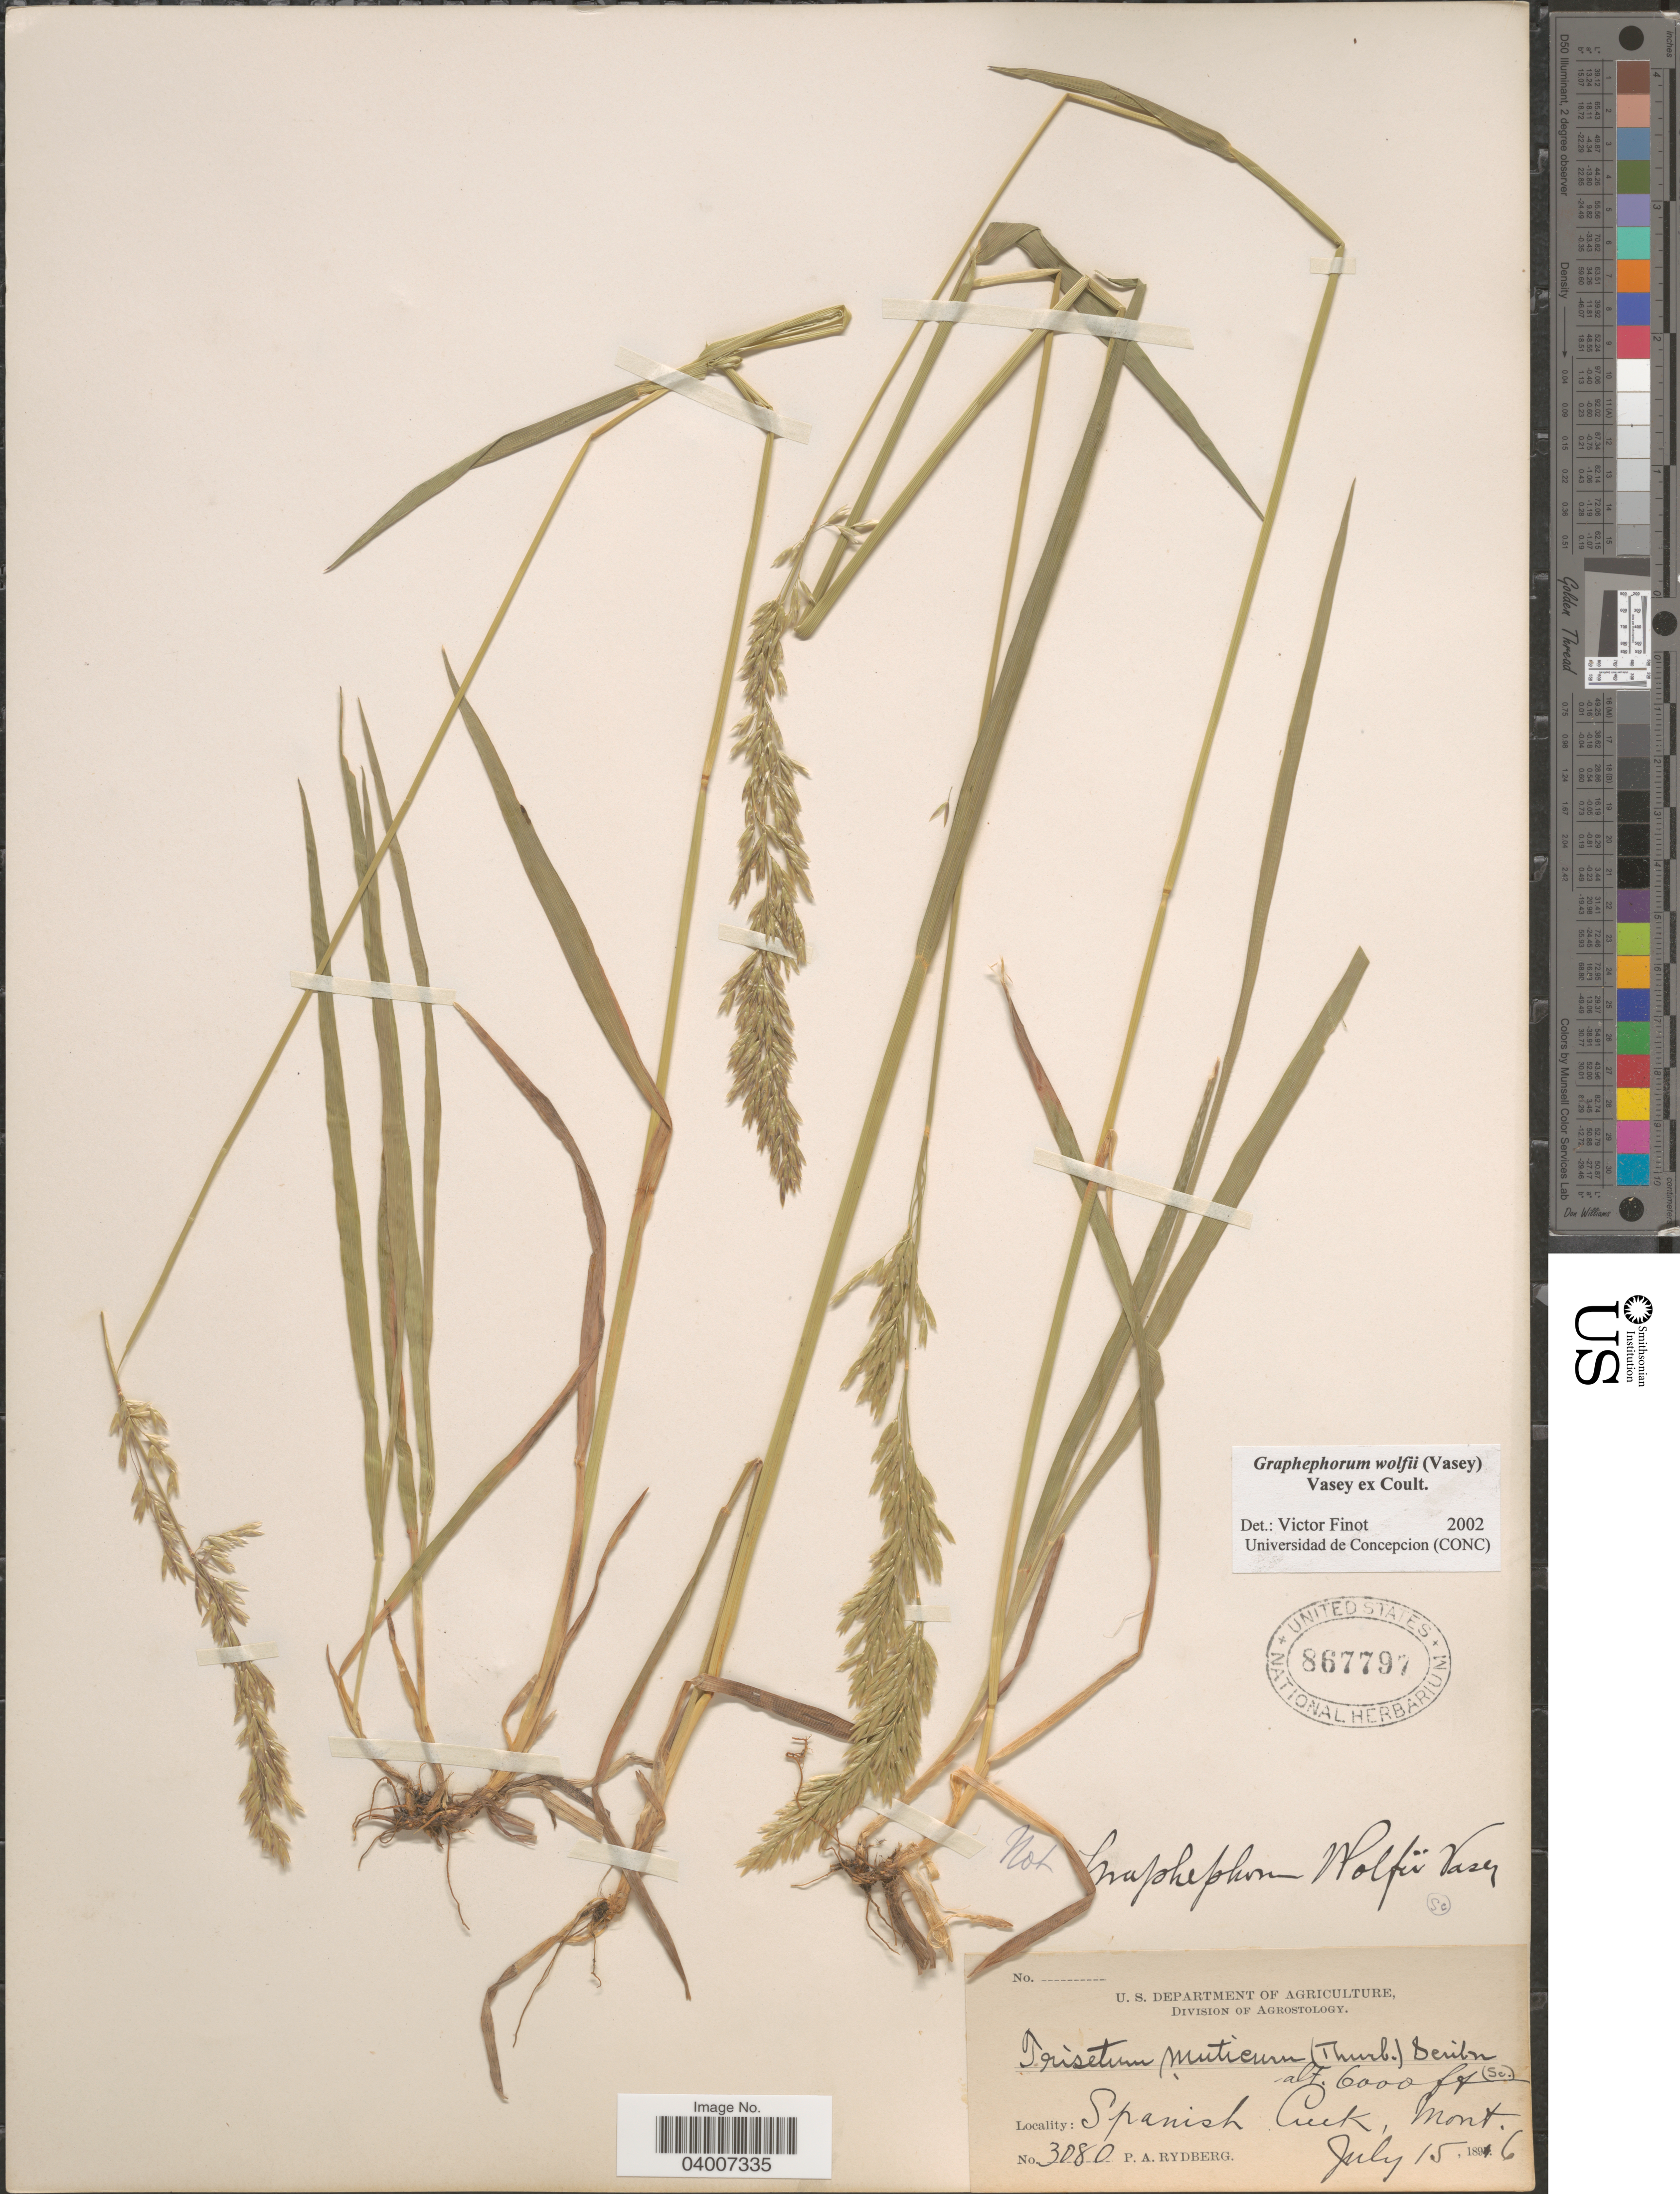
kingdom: Plantae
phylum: Tracheophyta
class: Liliopsida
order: Poales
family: Poaceae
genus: Graphephorum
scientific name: Graphephorum wolfii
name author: (E. Fourn.) Vasey ex Coult.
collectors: P. A. Rydberg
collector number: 3080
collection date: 1896-07-15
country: United States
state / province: Montana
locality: Spanish Creek.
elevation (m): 1829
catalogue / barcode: US 867797